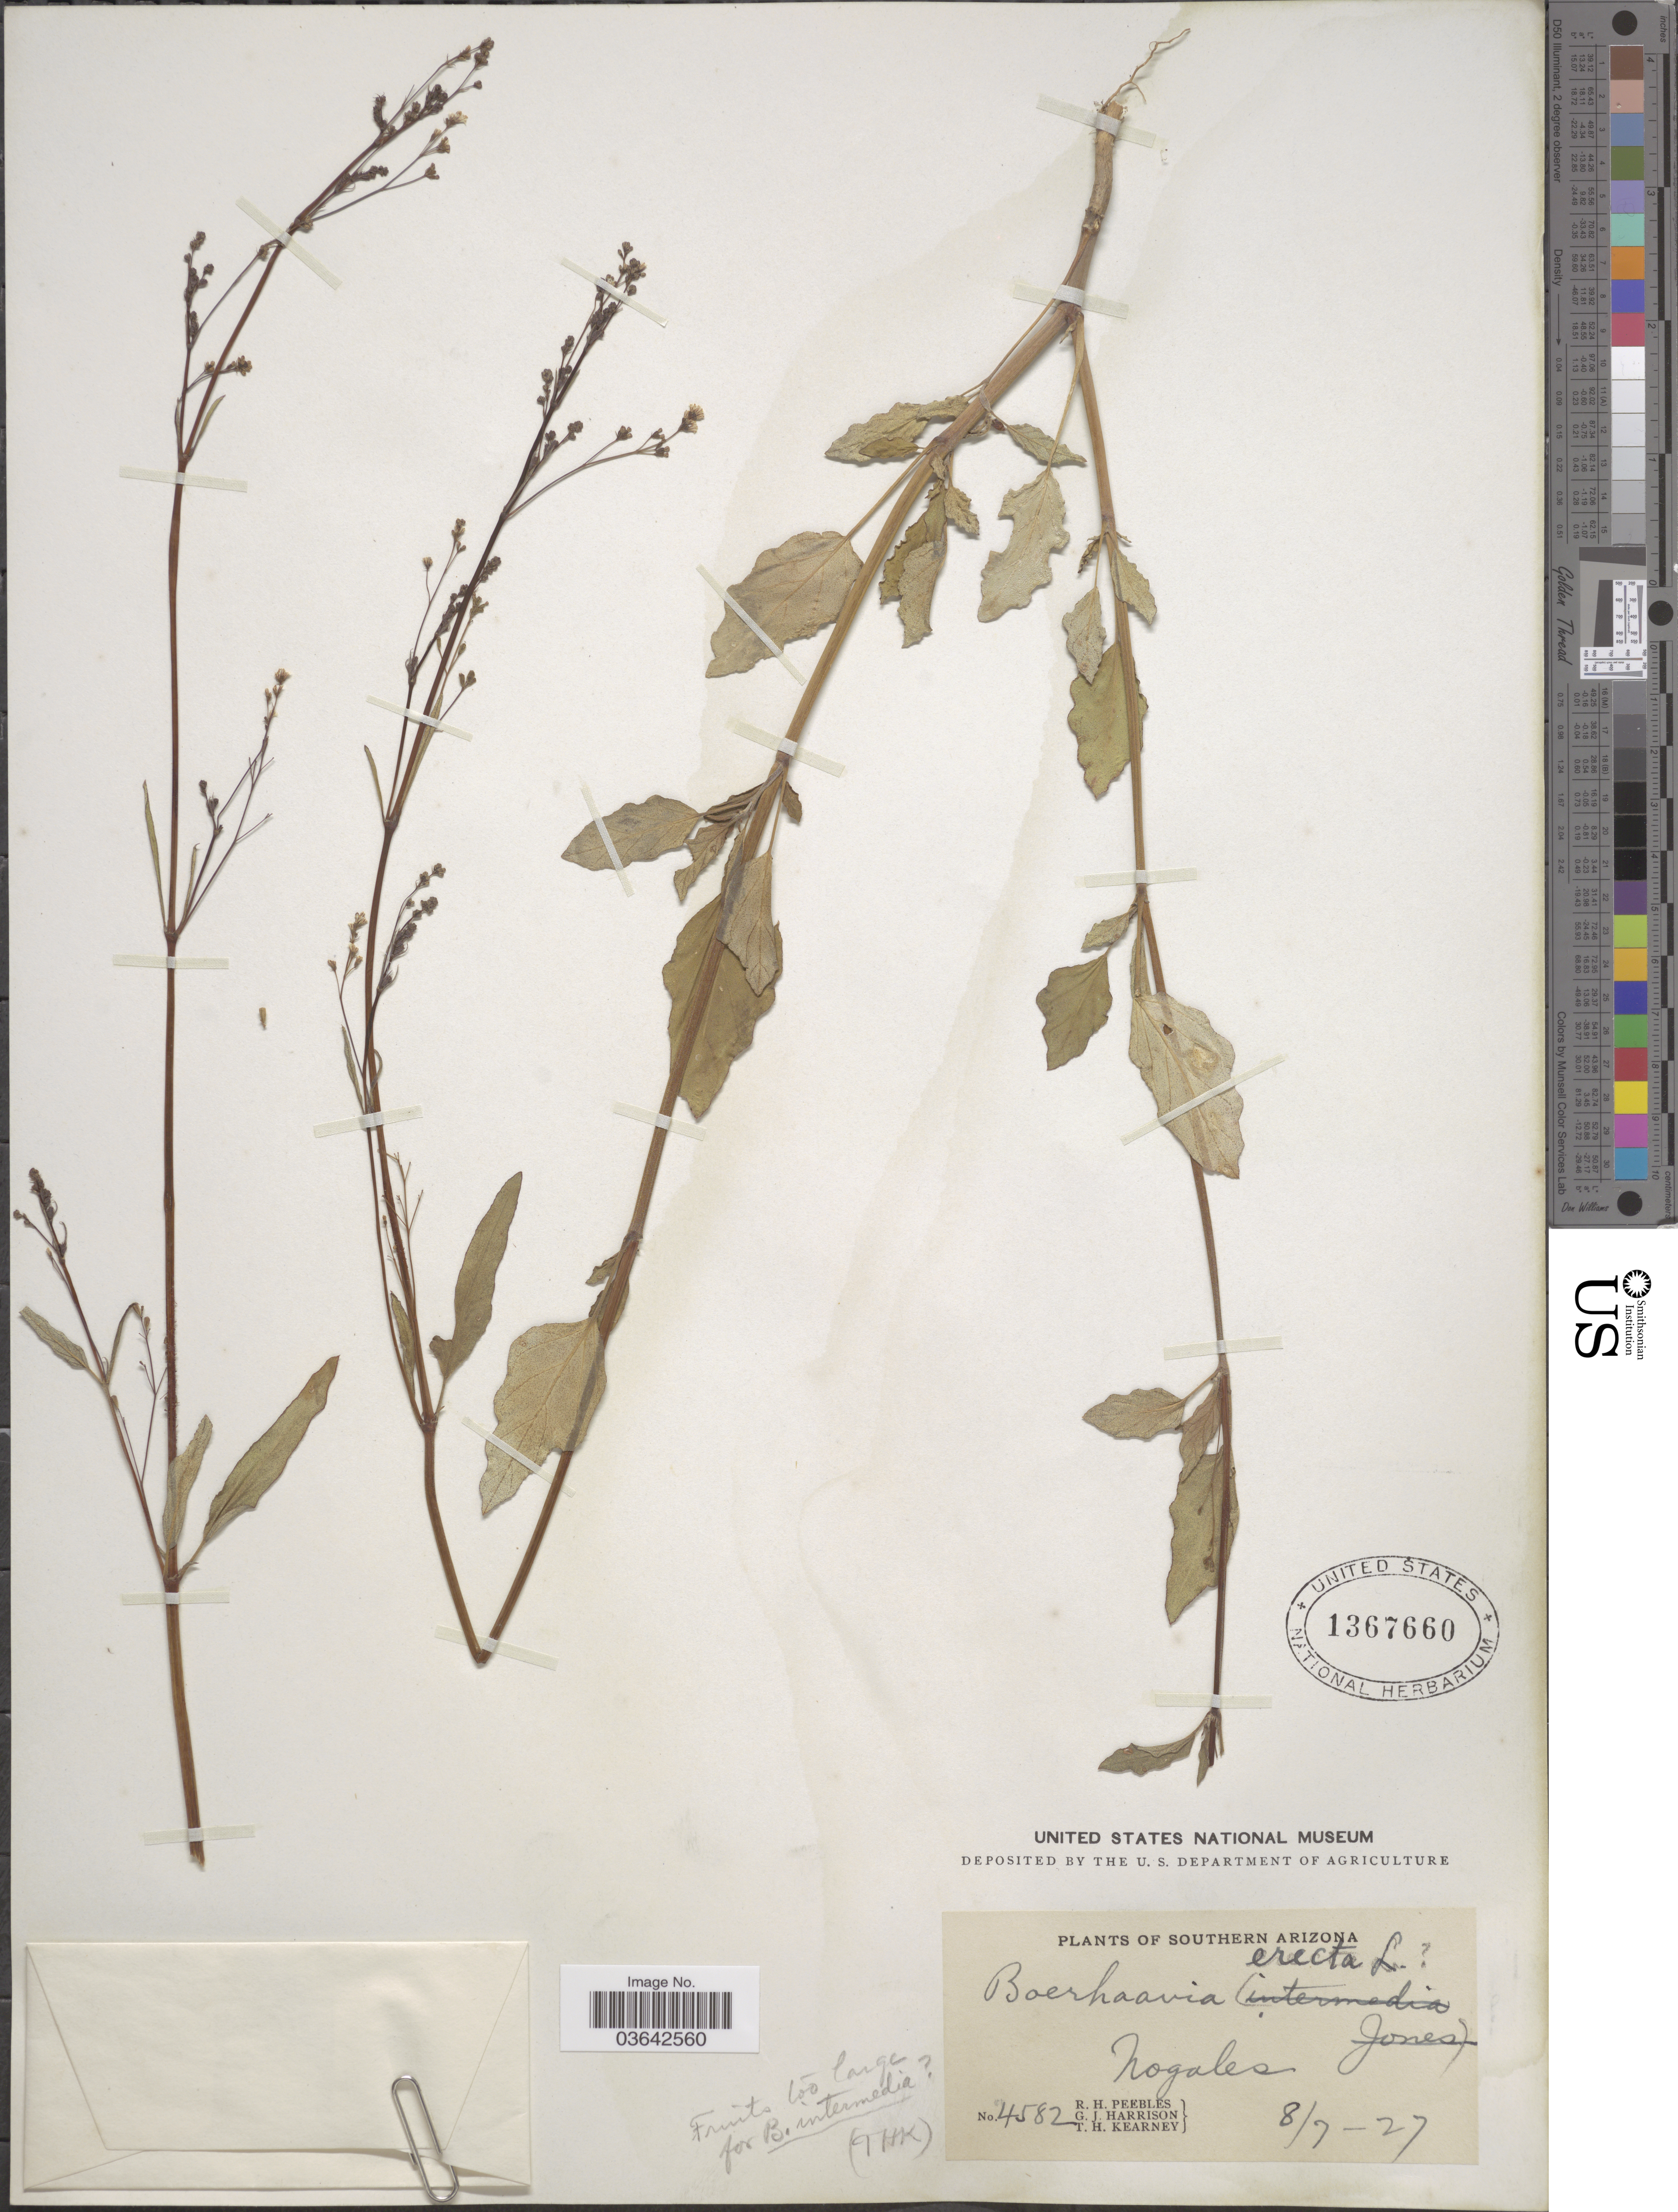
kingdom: Plantae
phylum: Tracheophyta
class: Magnoliopsida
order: Caryophyllales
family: Nyctaginaceae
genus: Boerhavia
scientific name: Boerhavia erecta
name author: L.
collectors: R. H. Peebles, G. J. Harrison & T. H. Kearney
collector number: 4582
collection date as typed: Transcribed d/m/y: 7/8/27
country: United States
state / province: Arizona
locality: Southern Arizona. Nogales.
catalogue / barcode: US 1367660